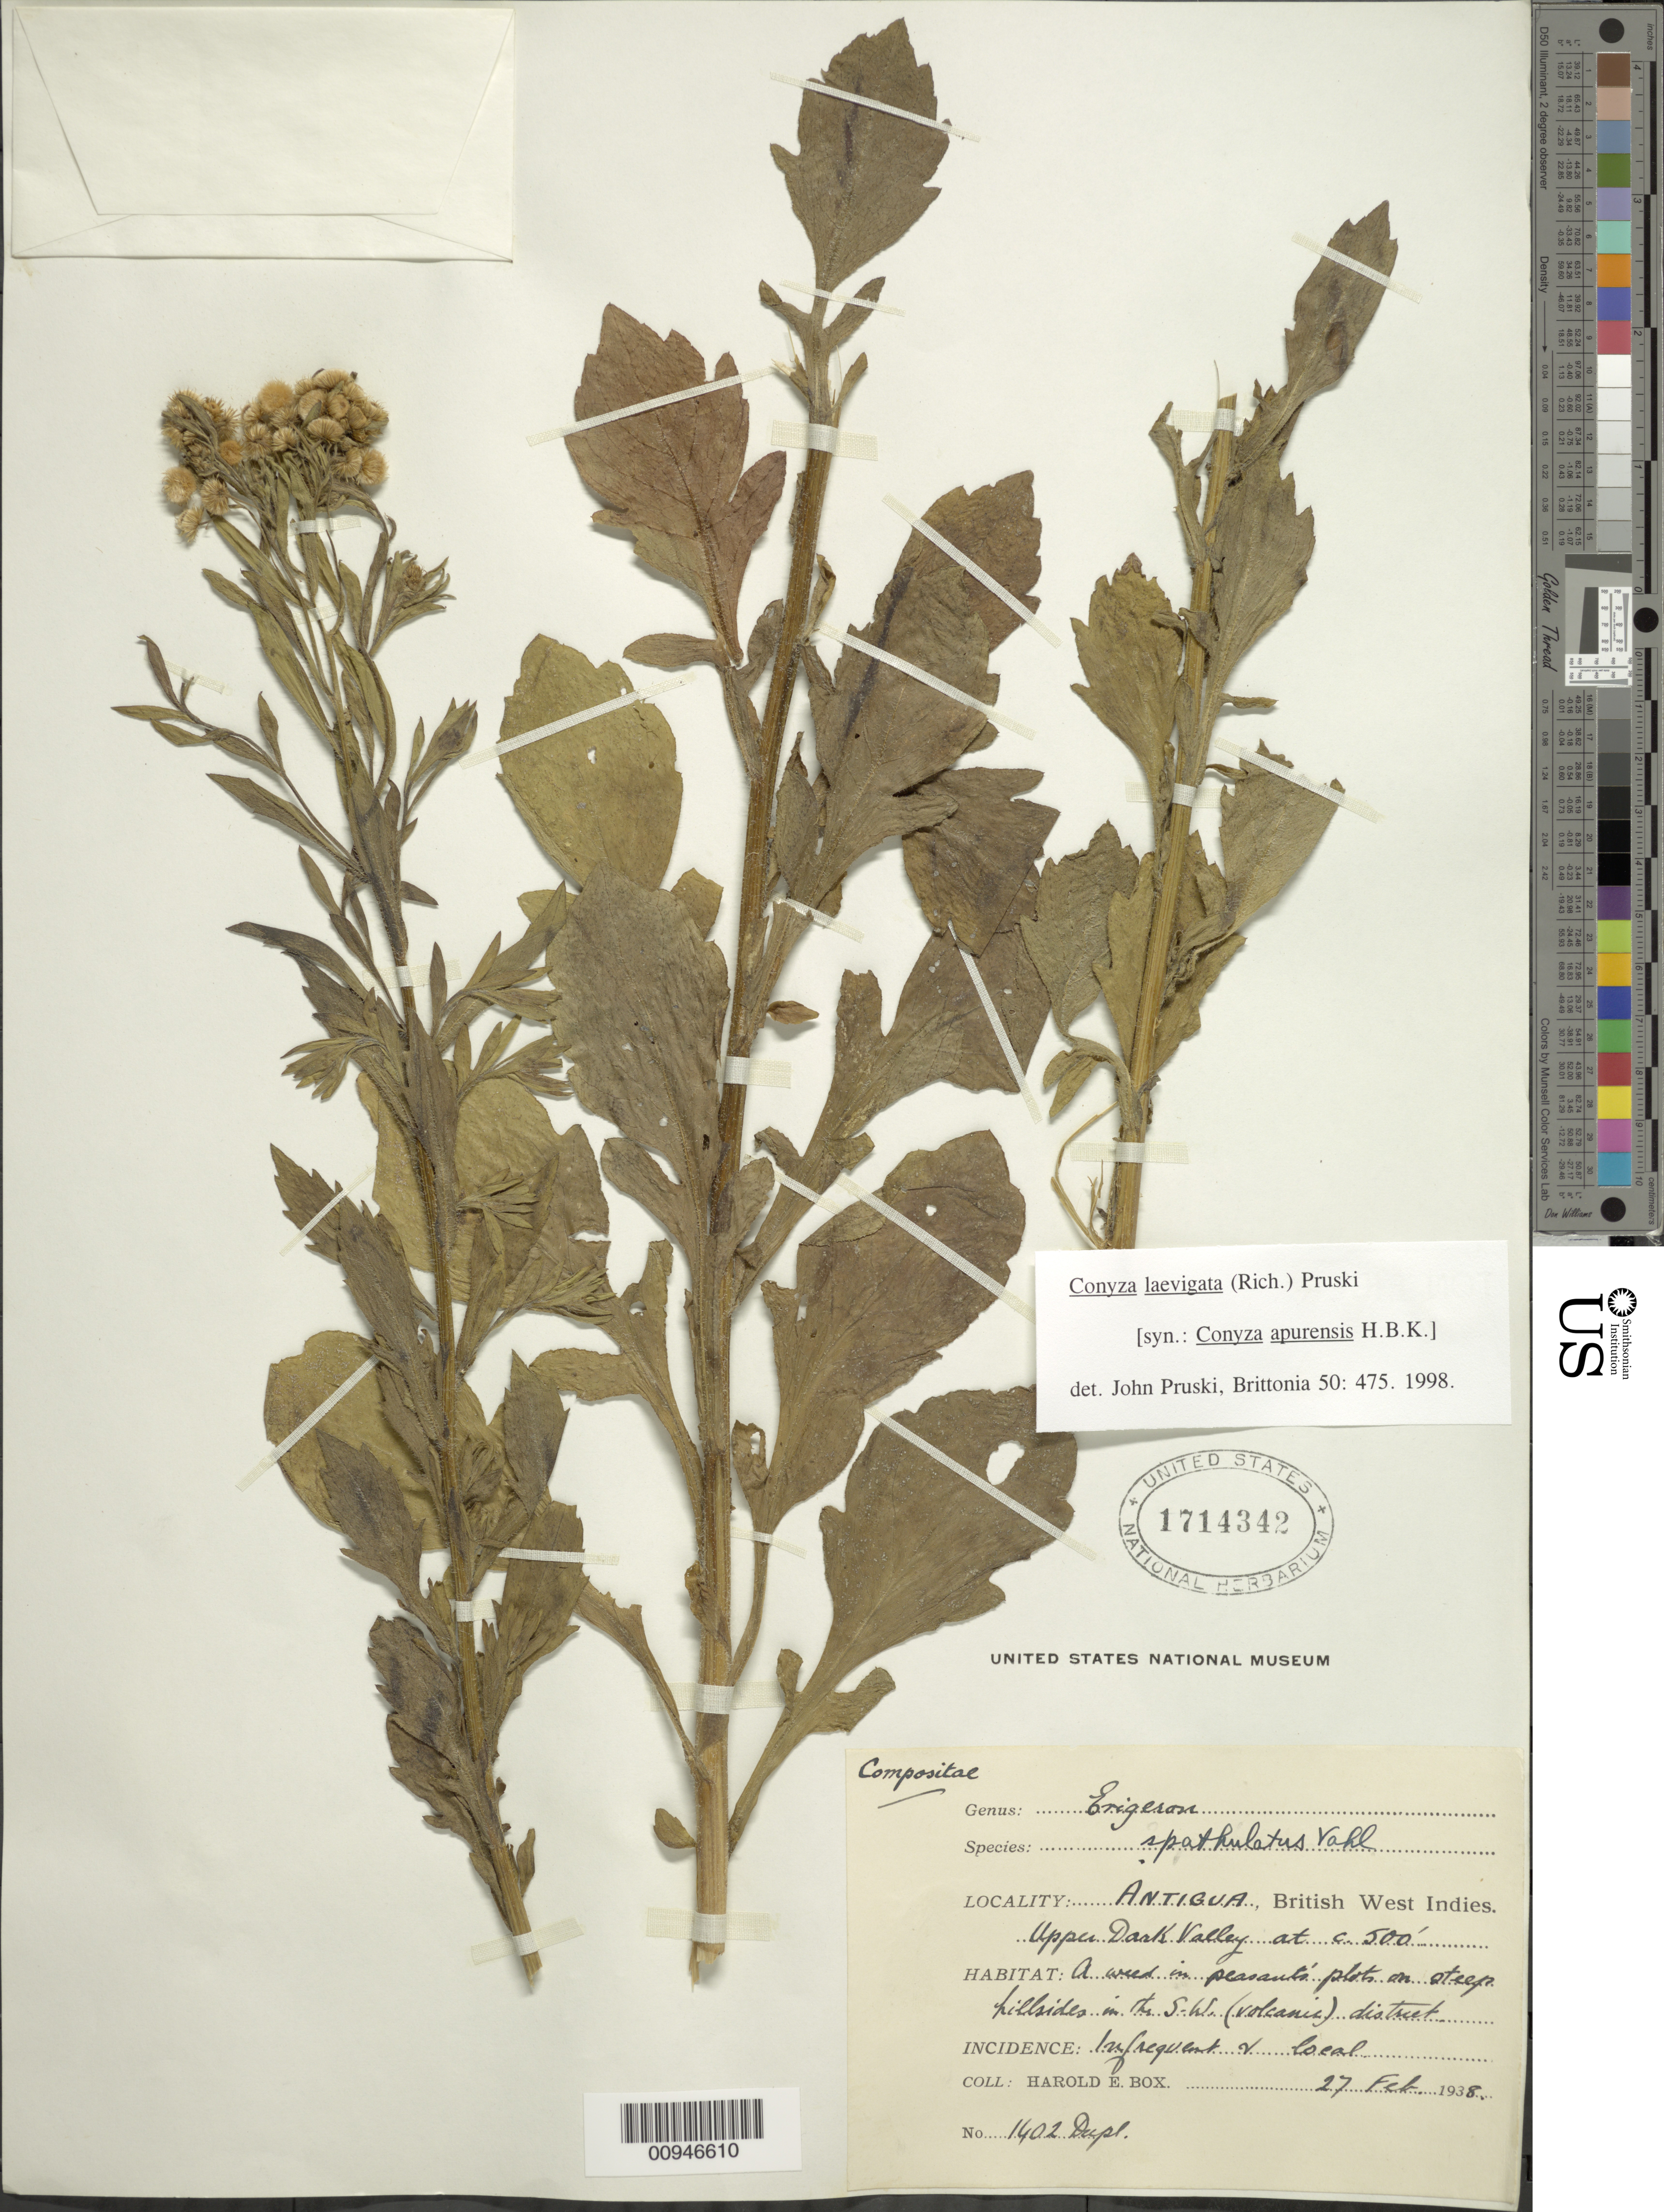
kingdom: Plantae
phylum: Tracheophyta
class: Magnoliopsida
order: Asterales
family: Asteraceae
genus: Conyza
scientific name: Conyza laevigata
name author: (Rich.) Pruski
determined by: Pruski, J. F.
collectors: H. E. Box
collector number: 1402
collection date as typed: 27 Feb 1938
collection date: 1938-02-27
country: Antigua and Barbuda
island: Antigua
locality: Upper Dark Valley, in peasant's plots in the SW (volcanic) district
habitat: On steep hillsides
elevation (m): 500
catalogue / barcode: US 1714342